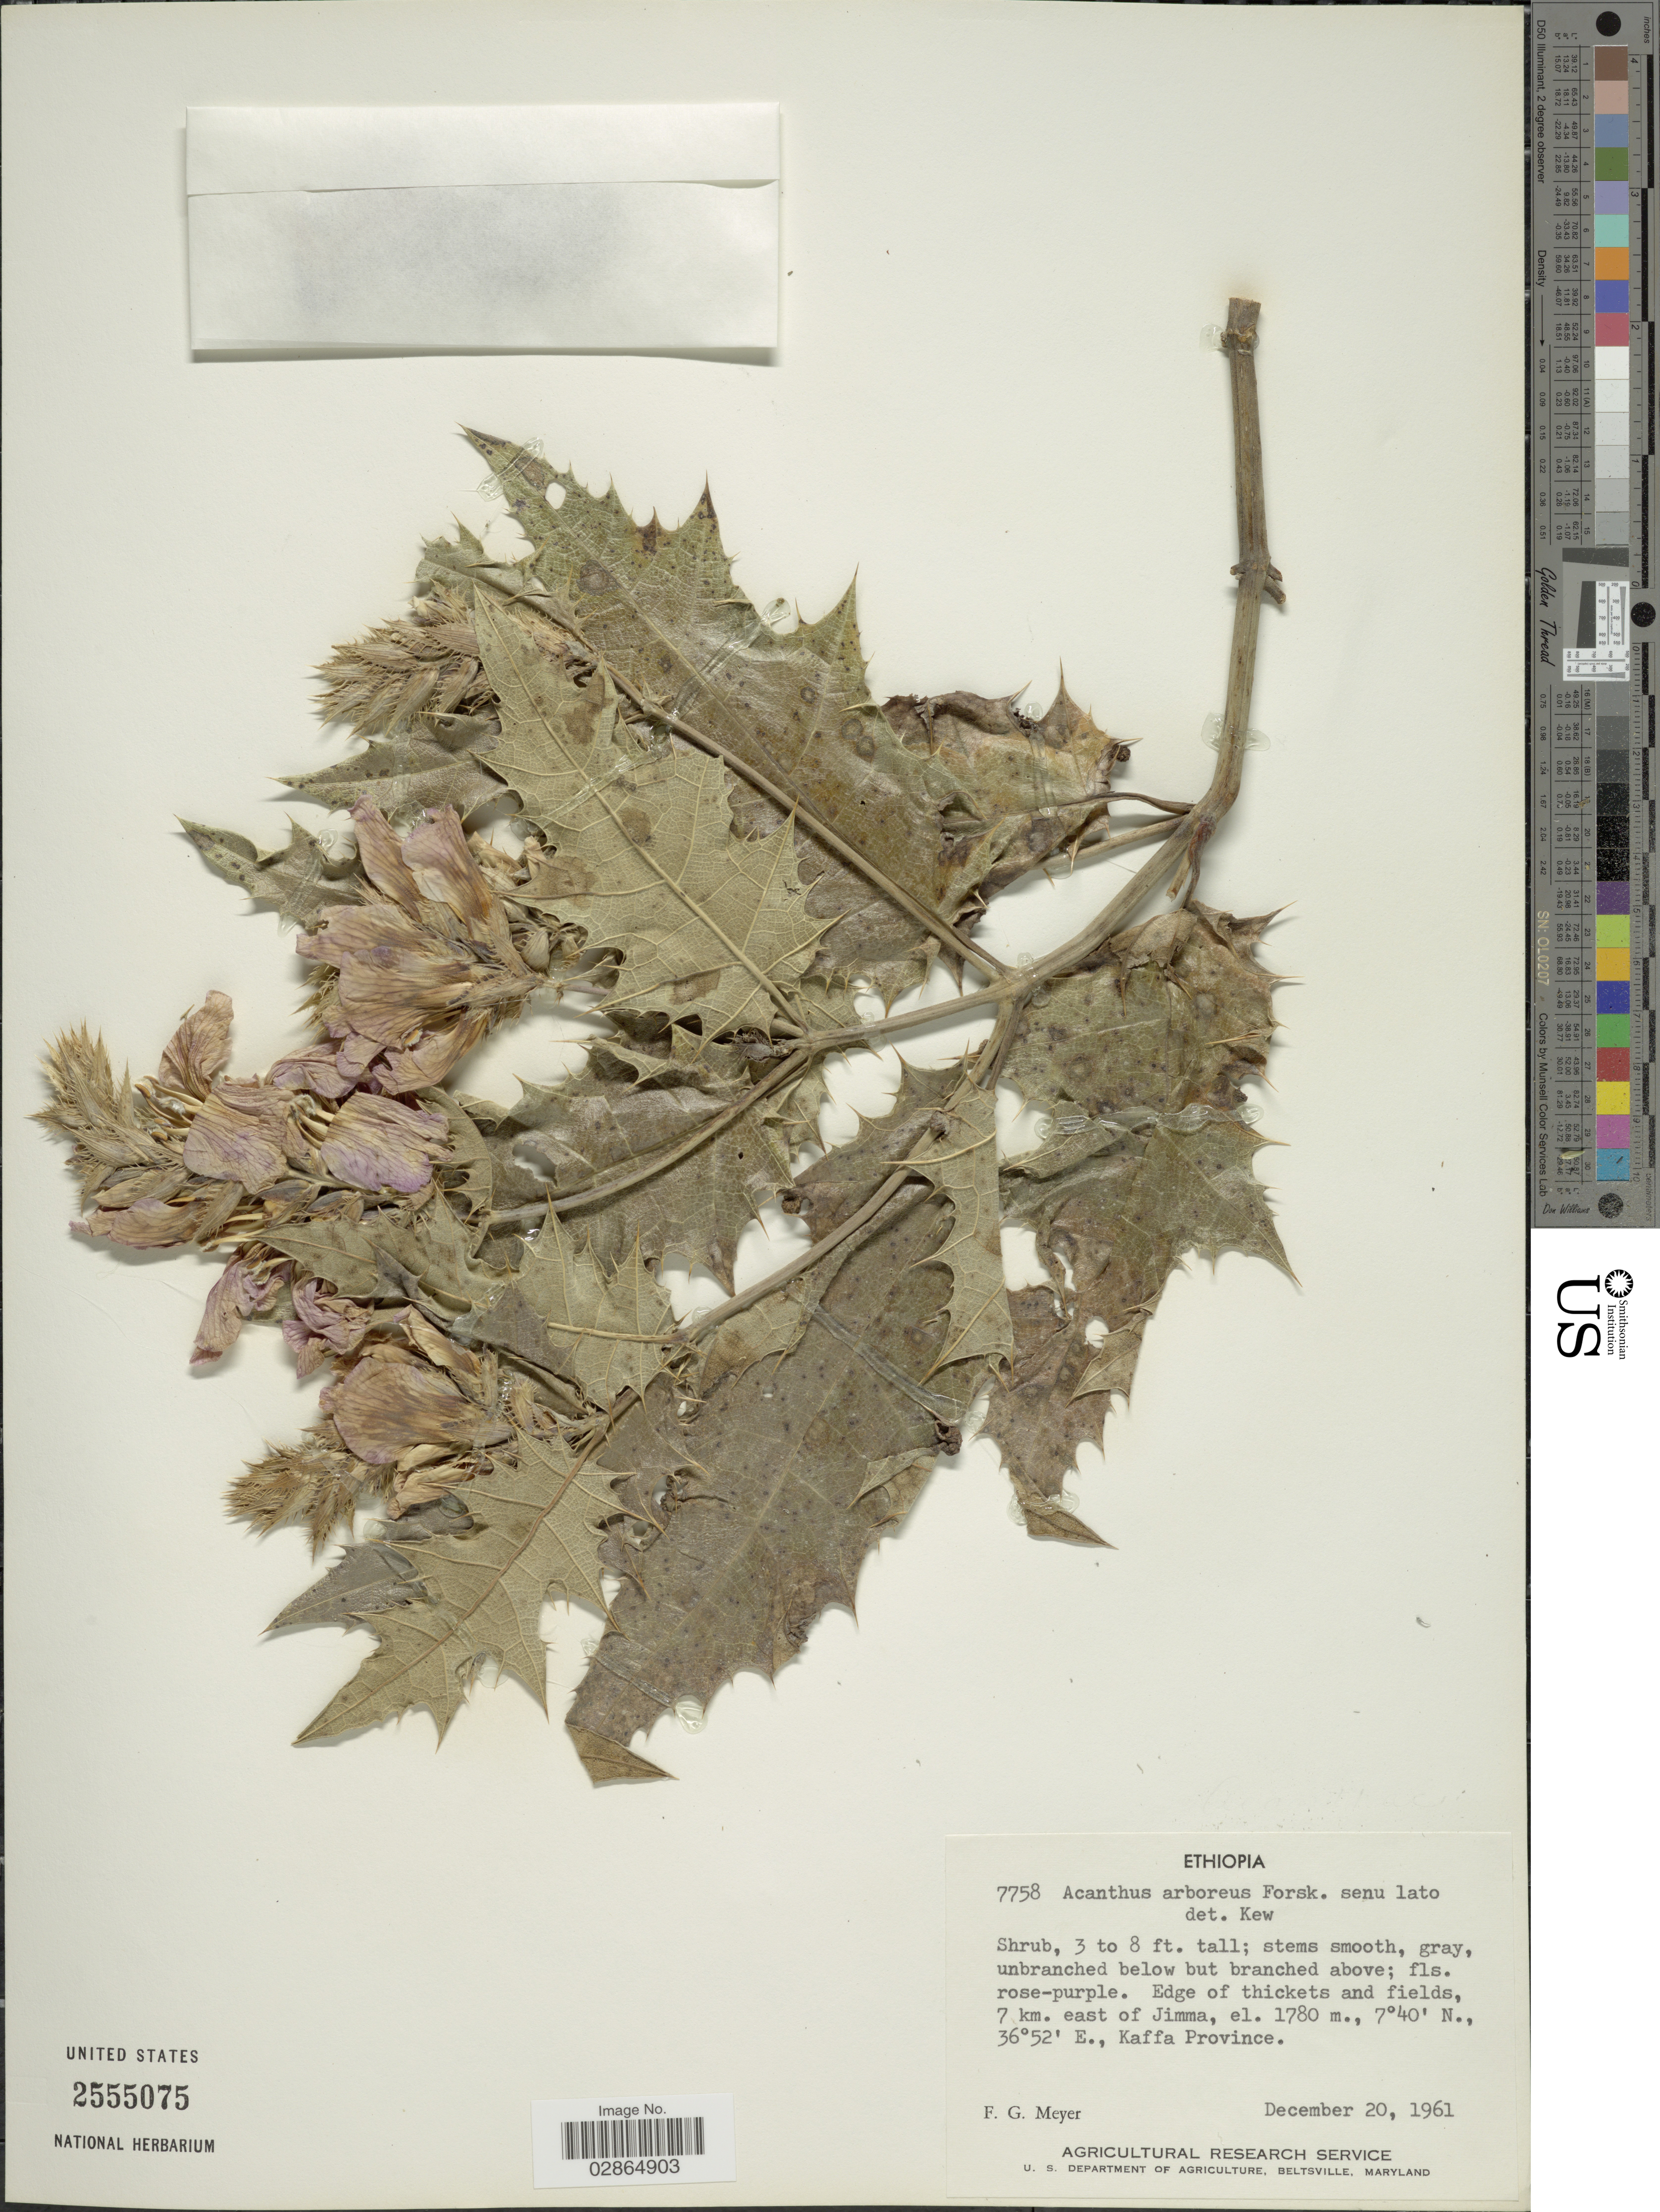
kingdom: Plantae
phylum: Tracheophyta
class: Magnoliopsida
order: Lamiales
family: Acanthaceae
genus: Acanthus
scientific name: Acanthus arboreus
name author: Forssk.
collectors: F. G. Meyer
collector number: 7758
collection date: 1961-12-20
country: Ethiopia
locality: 7 km. east of Jimma, Kaffa Province.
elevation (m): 1780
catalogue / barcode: US 2555075